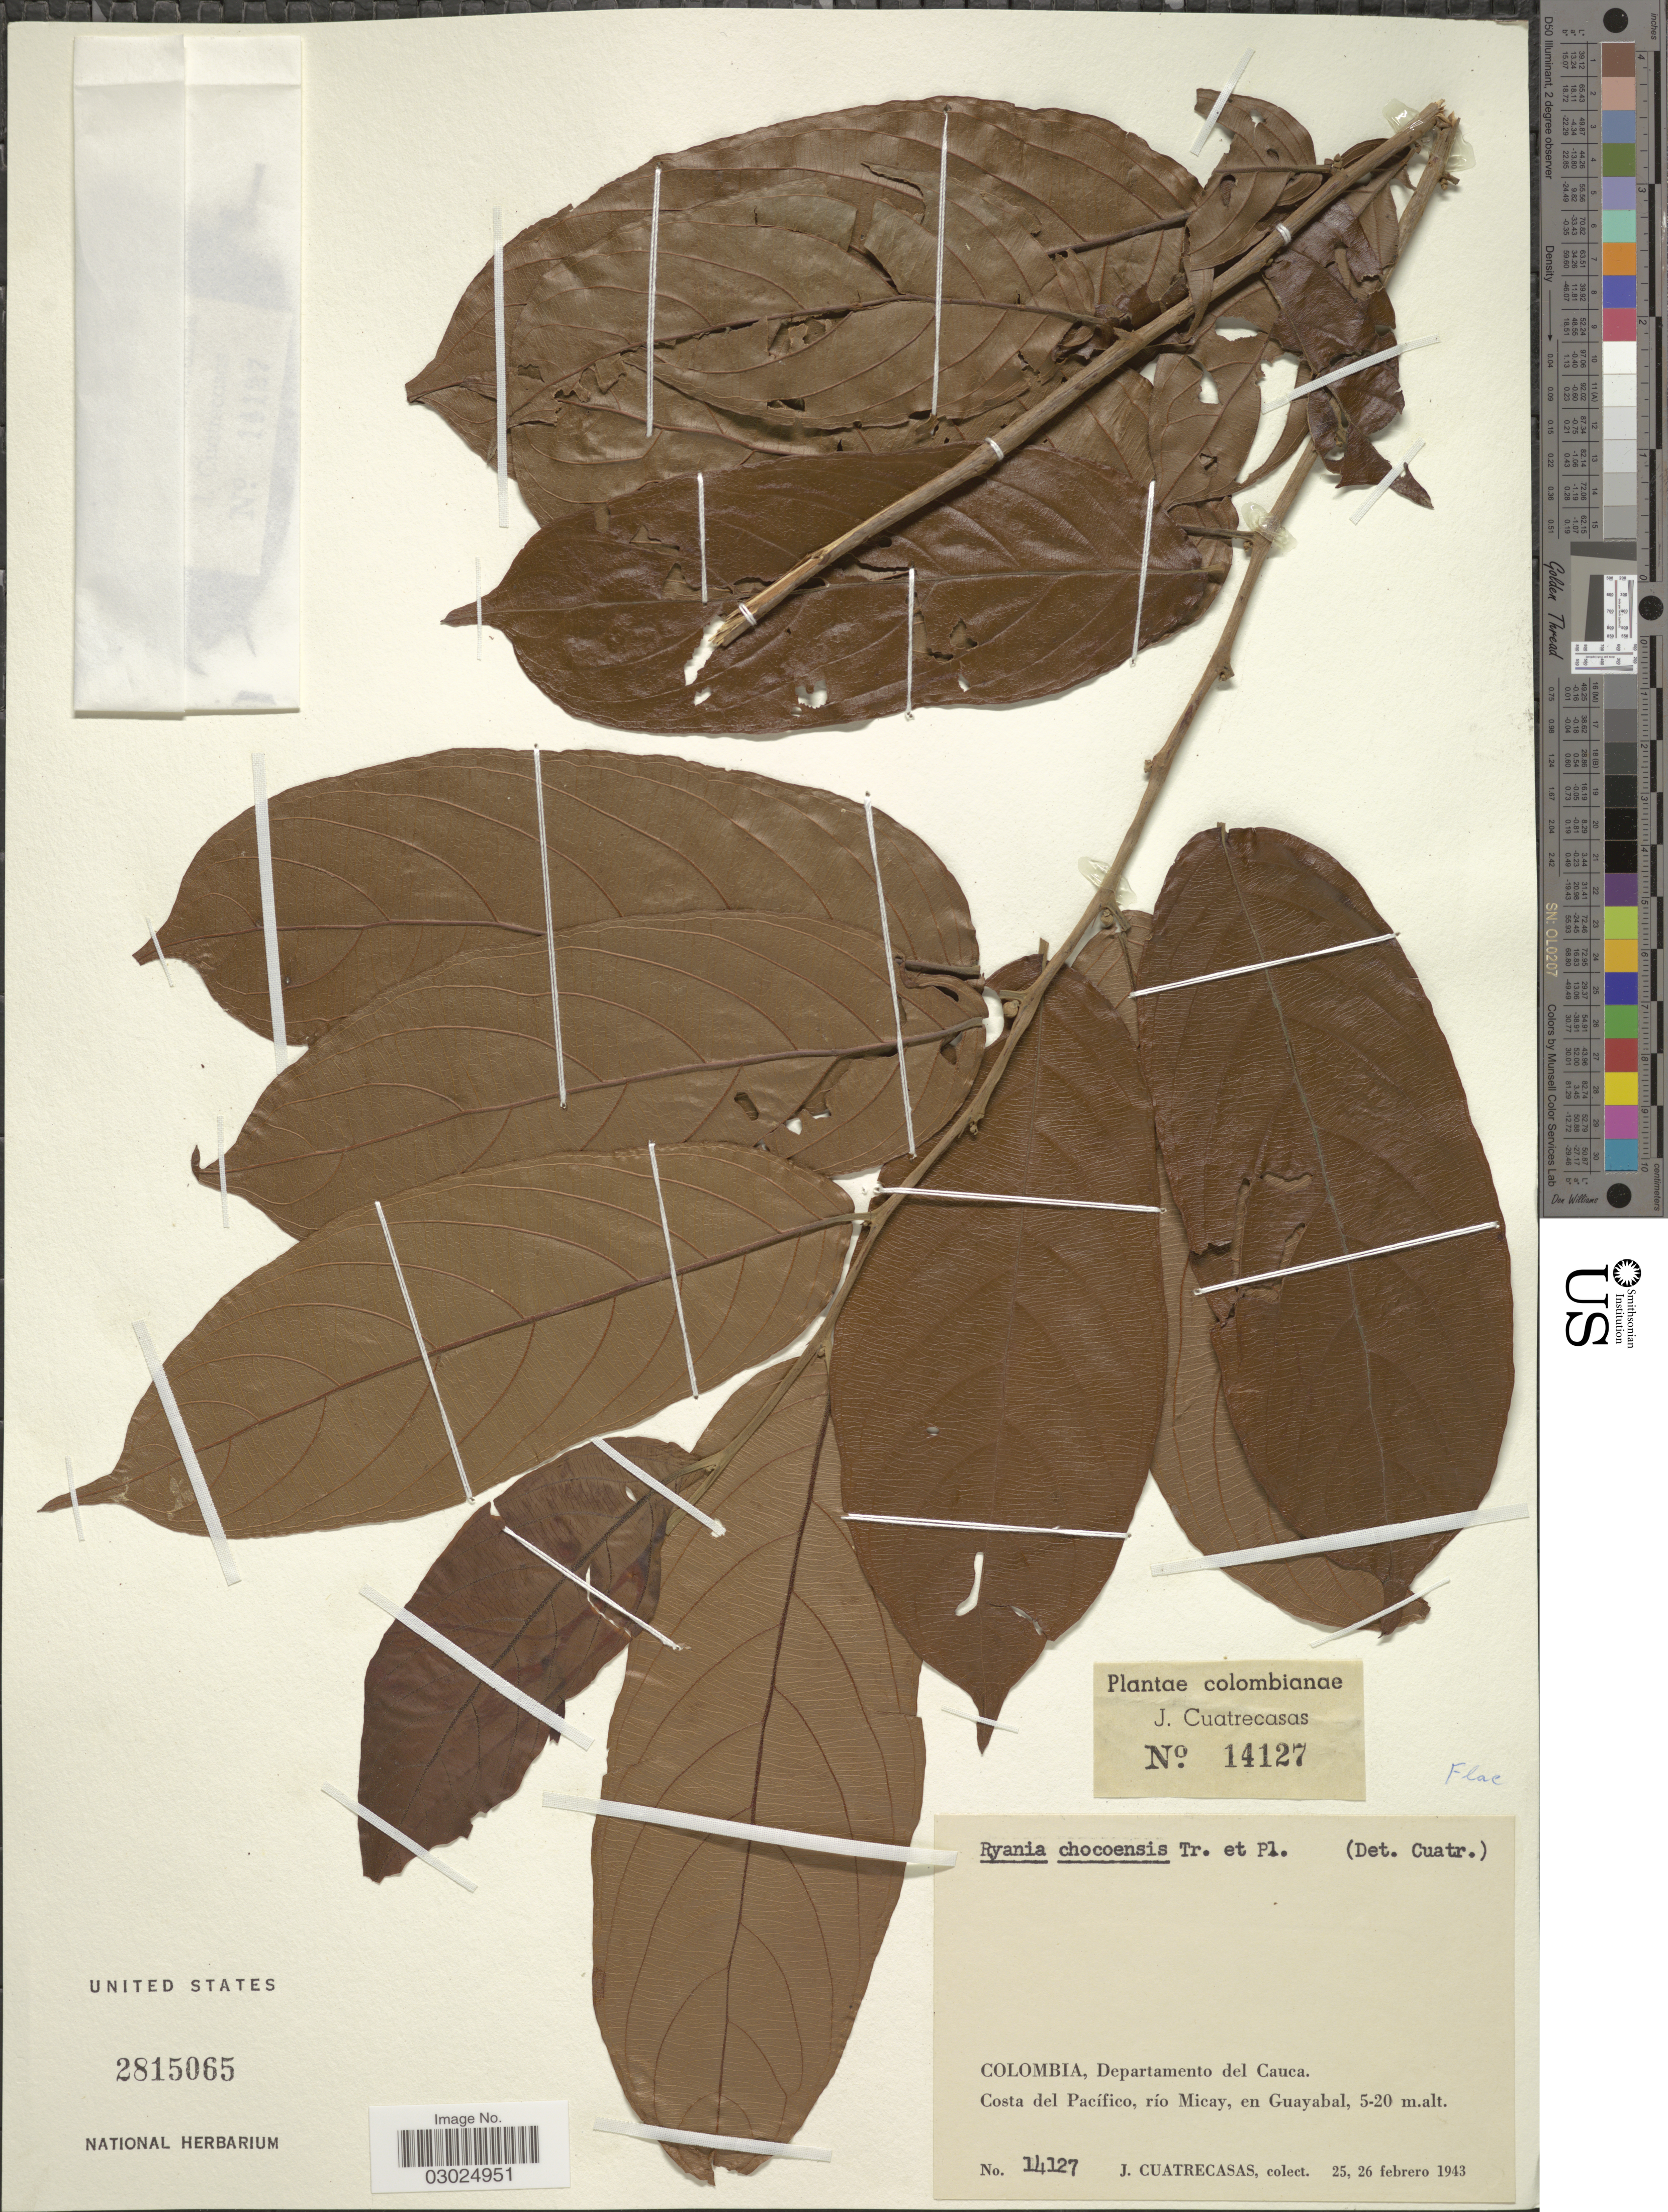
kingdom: Plantae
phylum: Tracheophyta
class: Magnoliopsida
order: Malpighiales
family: Salicaceae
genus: Ryania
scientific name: Ryania speciosa var. chocoensis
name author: (Triana & Planch.) Monach.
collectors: J. Cuatrecasas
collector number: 14127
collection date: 1943-02-25/1943-02-26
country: Colombia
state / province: Cauca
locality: Departamento del Cauca. Costa del Pacífico, río Micay, en Guayabal.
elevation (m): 5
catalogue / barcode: US 2815065